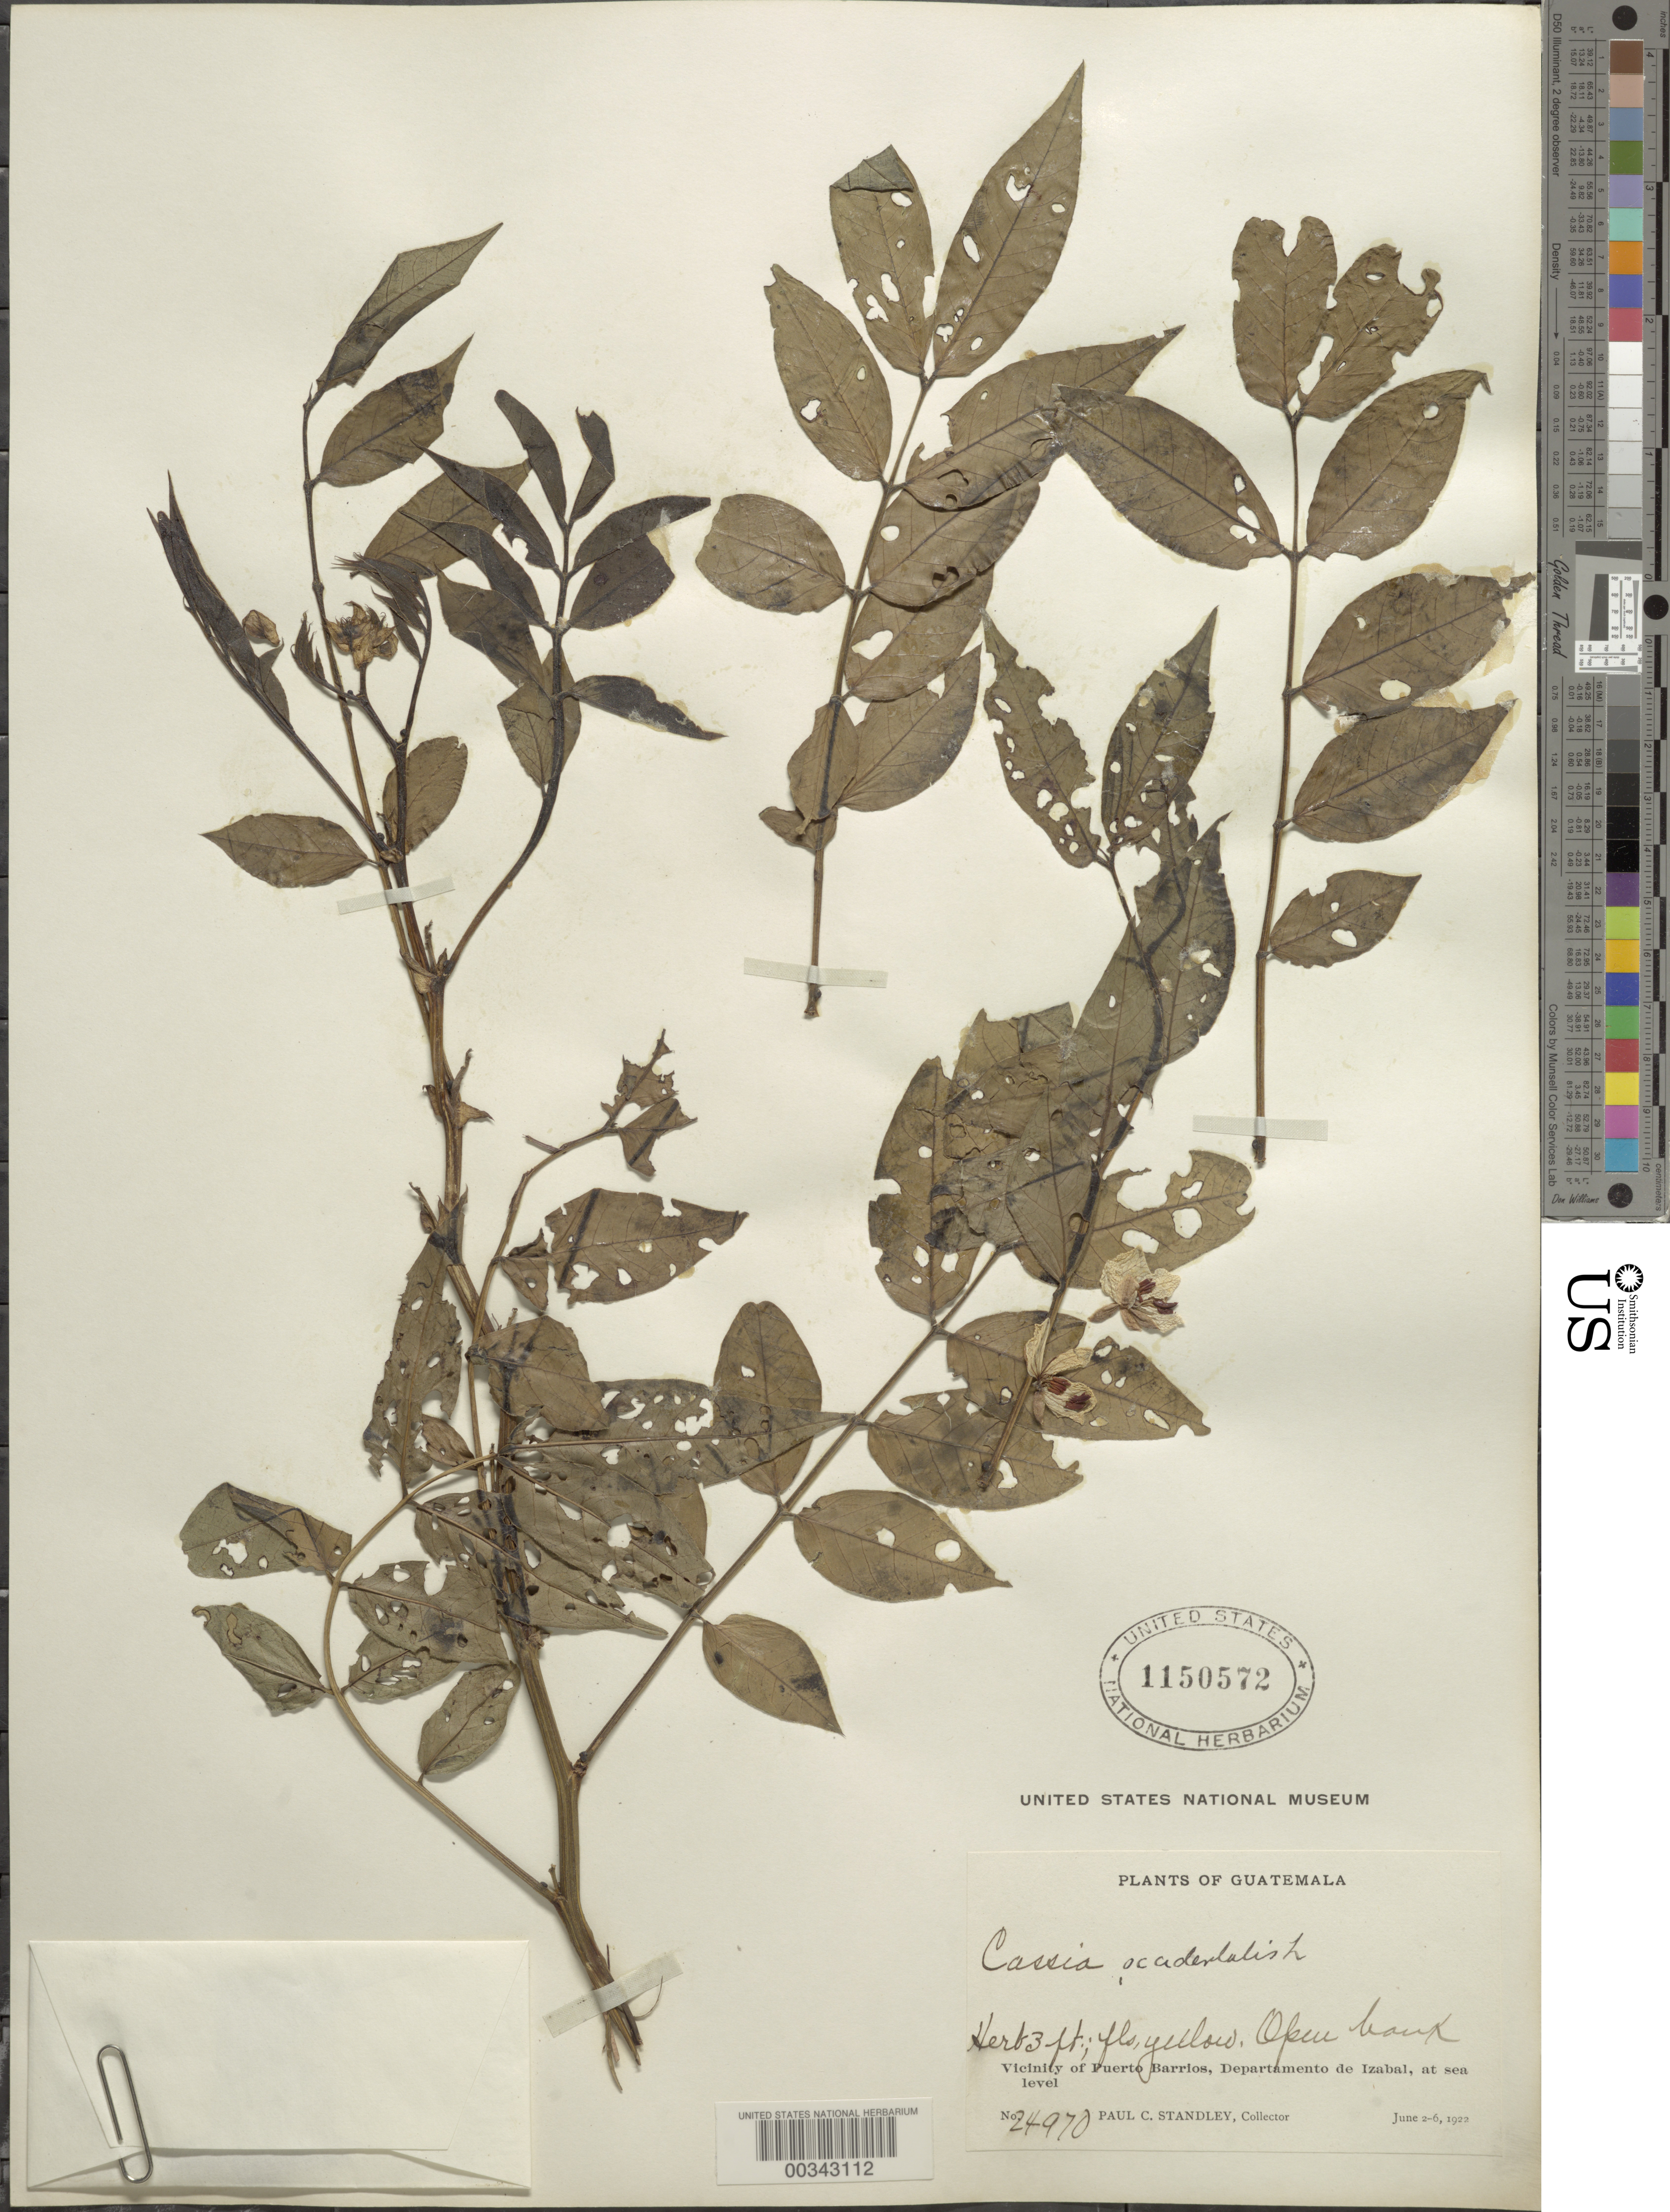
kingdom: Plantae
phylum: Tracheophyta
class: Magnoliopsida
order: Fabales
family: Fabaceae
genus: Senna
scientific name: Senna occidentalis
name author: (L.) Link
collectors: P. C. Standley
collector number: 24970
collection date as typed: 02 Jun 1922 to 06 Jun 1922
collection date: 1922-06-02/1922-06-06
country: Guatemala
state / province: Izabal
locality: Vicinity of Puerto Barrios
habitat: Open bank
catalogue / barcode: US 1150572